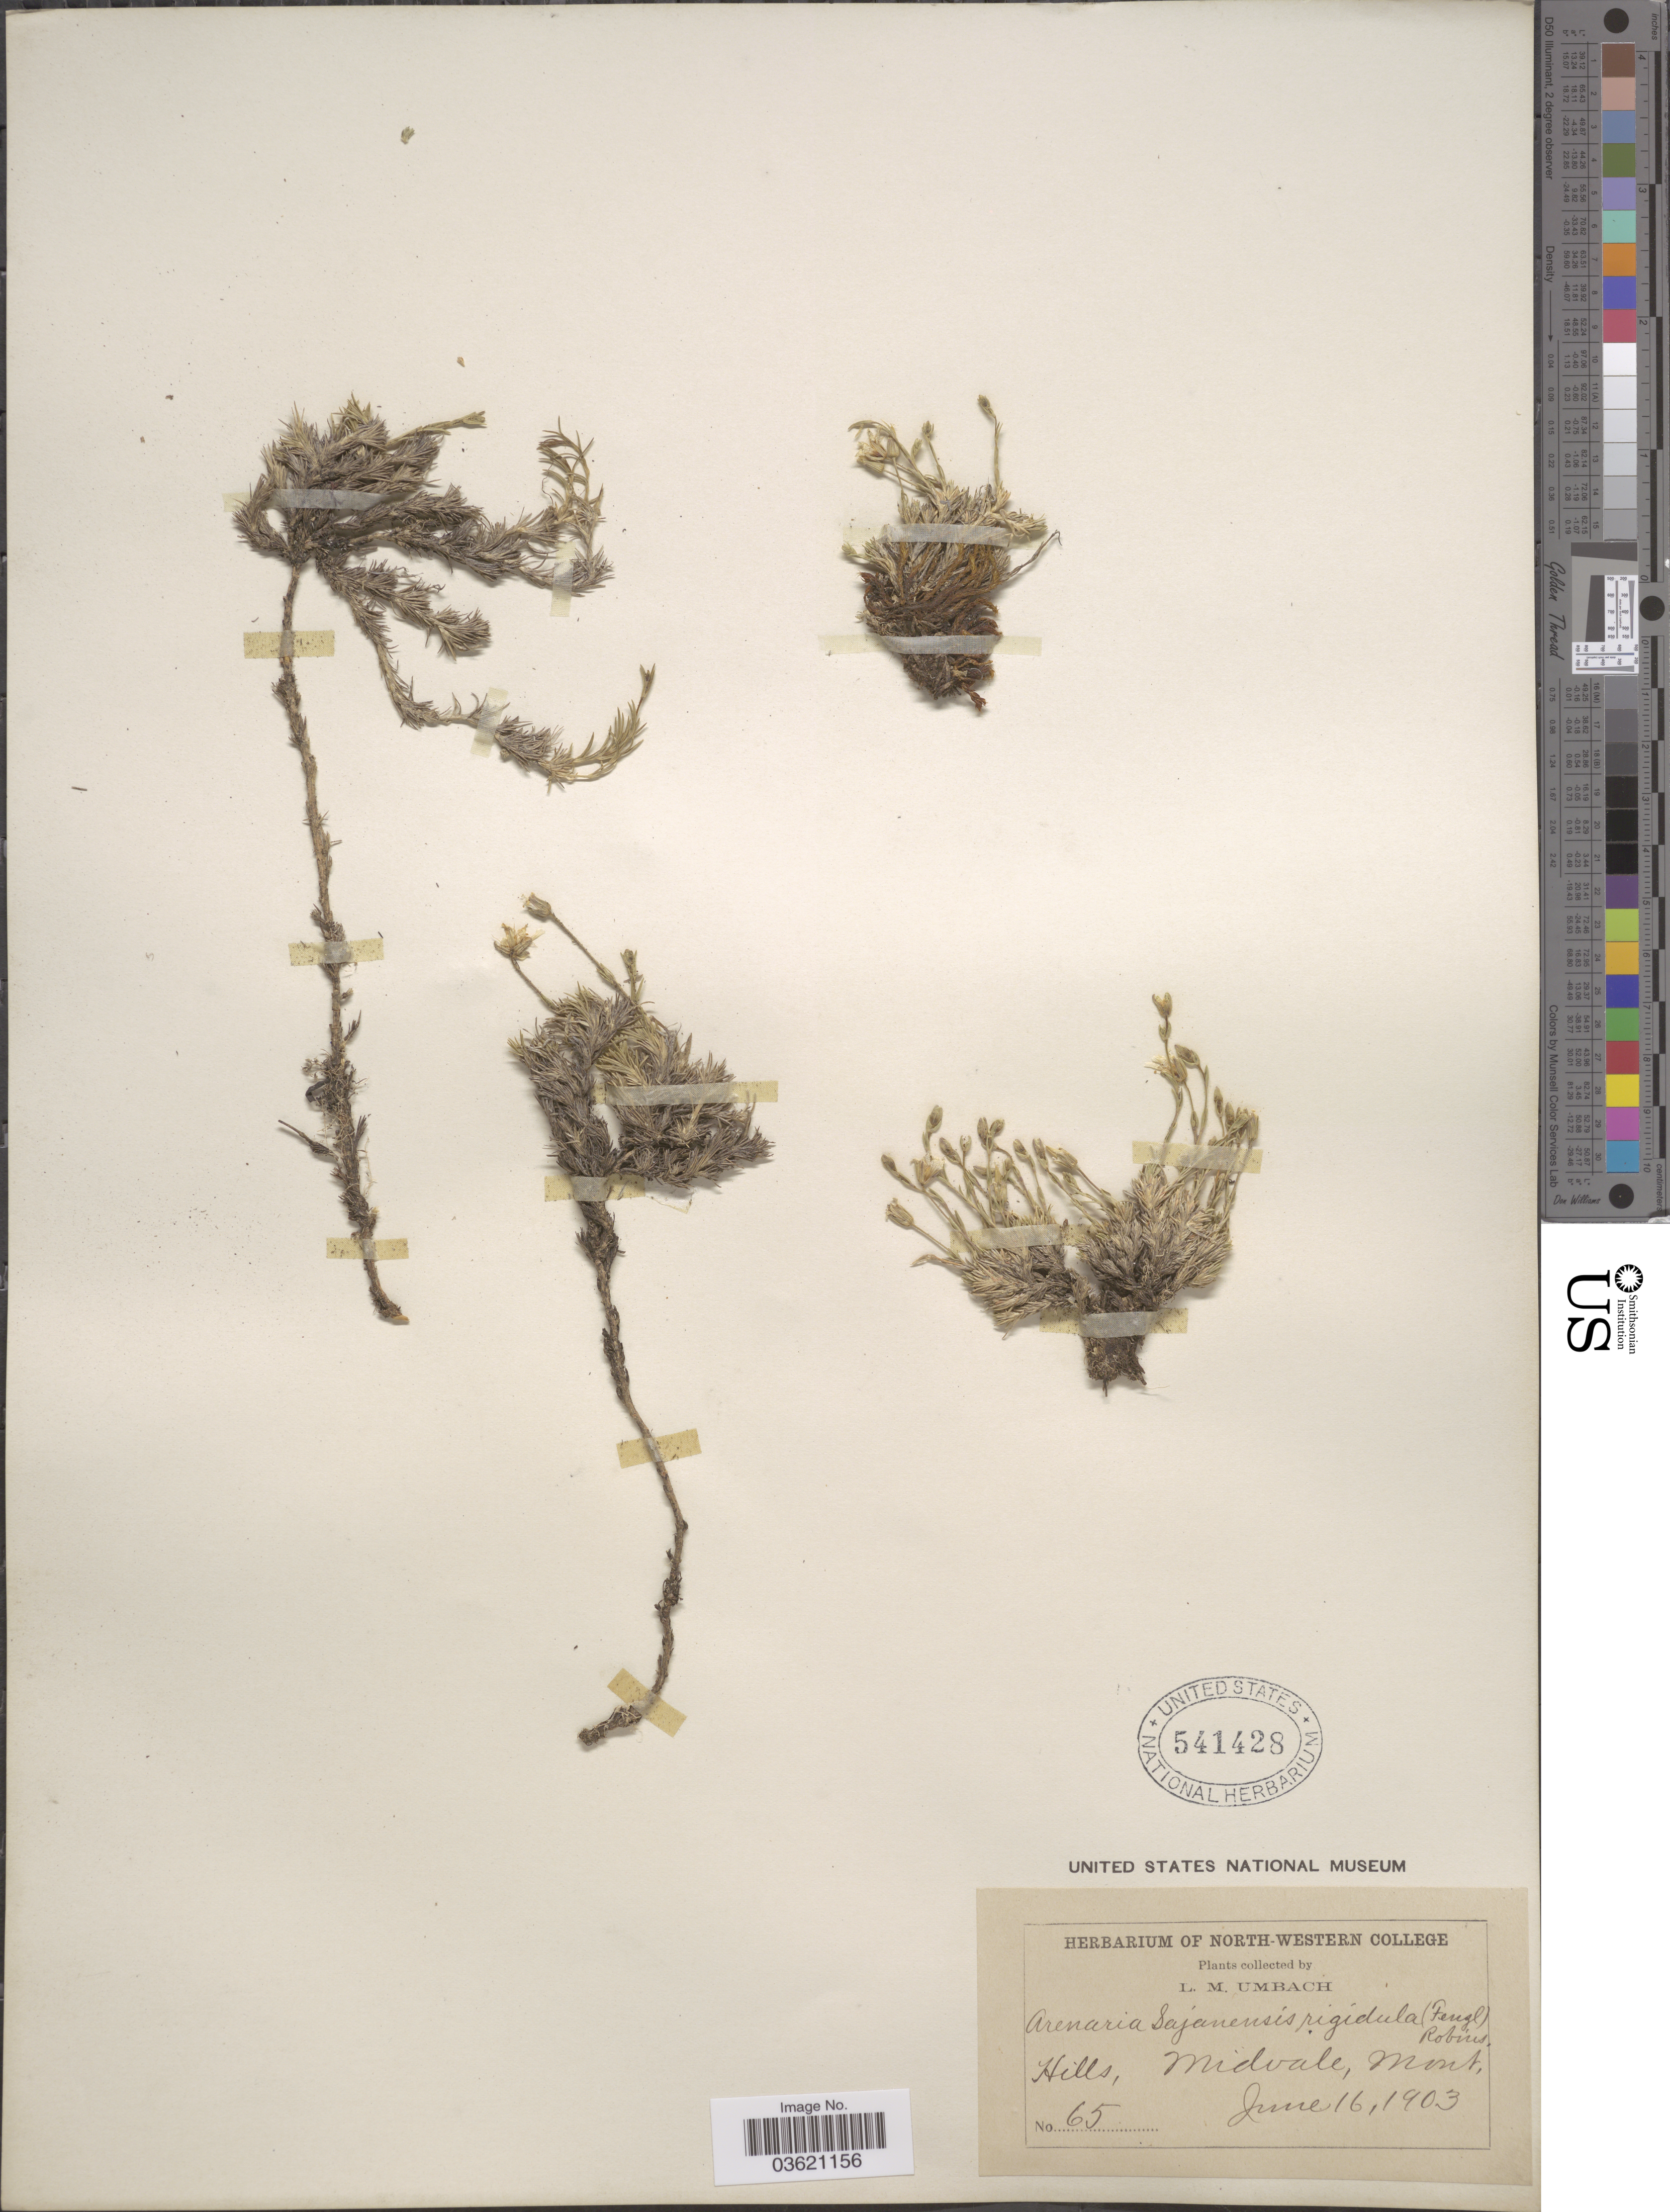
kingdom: Plantae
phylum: Tracheophyta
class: Magnoliopsida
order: Caryophyllales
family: Caryophyllaceae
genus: Cherleria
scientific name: Cherleria obtusiloba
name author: (Rydb.) A.J. Moore & Dillenb.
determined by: Strong, M. T., (US), Smithsonian Institution - National Museum of Natural History (UNITED STATES)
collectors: L. M. Umbach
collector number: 65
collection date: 1903-06-16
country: United States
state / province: Montana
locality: Hills, Midvale.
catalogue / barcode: US 541428